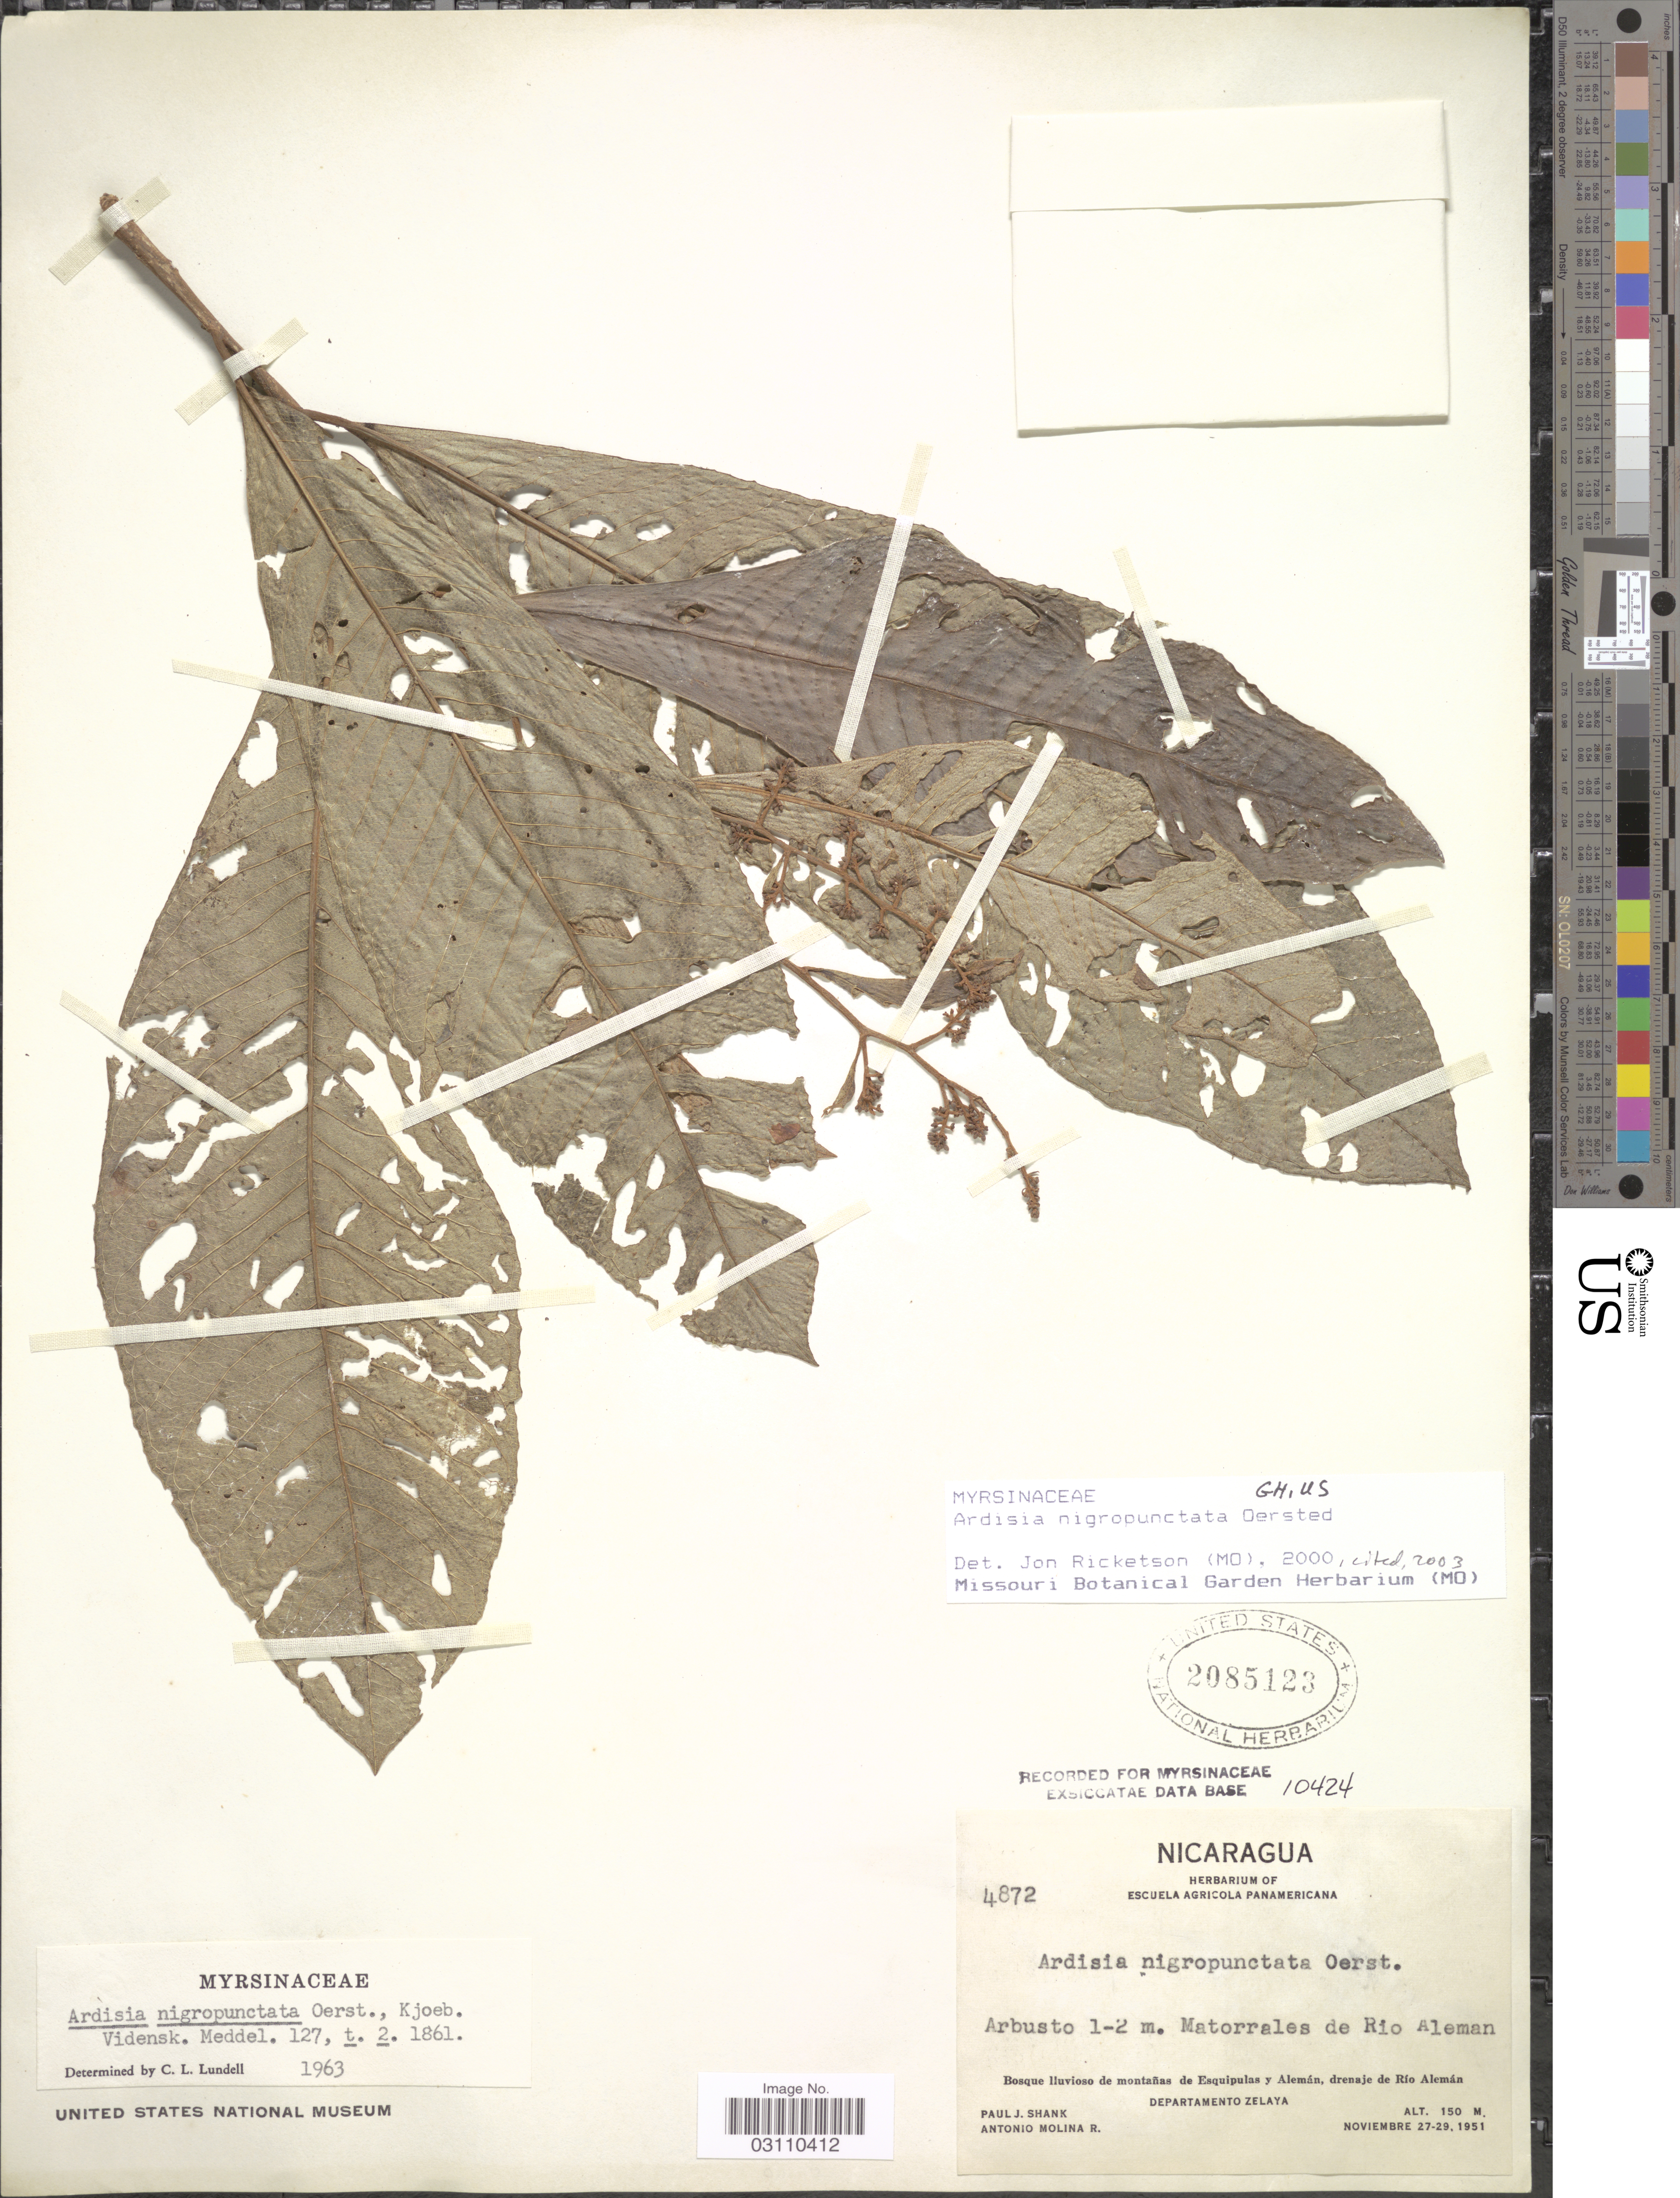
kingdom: Plantae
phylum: Tracheophyta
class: Magnoliopsida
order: Ericales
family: Primulaceae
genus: Ardisia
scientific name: Ardisia nigropunctata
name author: Oerst.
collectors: P. J. Shank & A. Molina R.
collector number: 4872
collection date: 1951-11-27/1951-11-29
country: Nicaragua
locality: Matorrales de Rio Aleman. Bosque lluvioso de montañas de Esquipulas y Alemán, drenaje de Río Alemán.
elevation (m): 150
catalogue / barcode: US 2085123